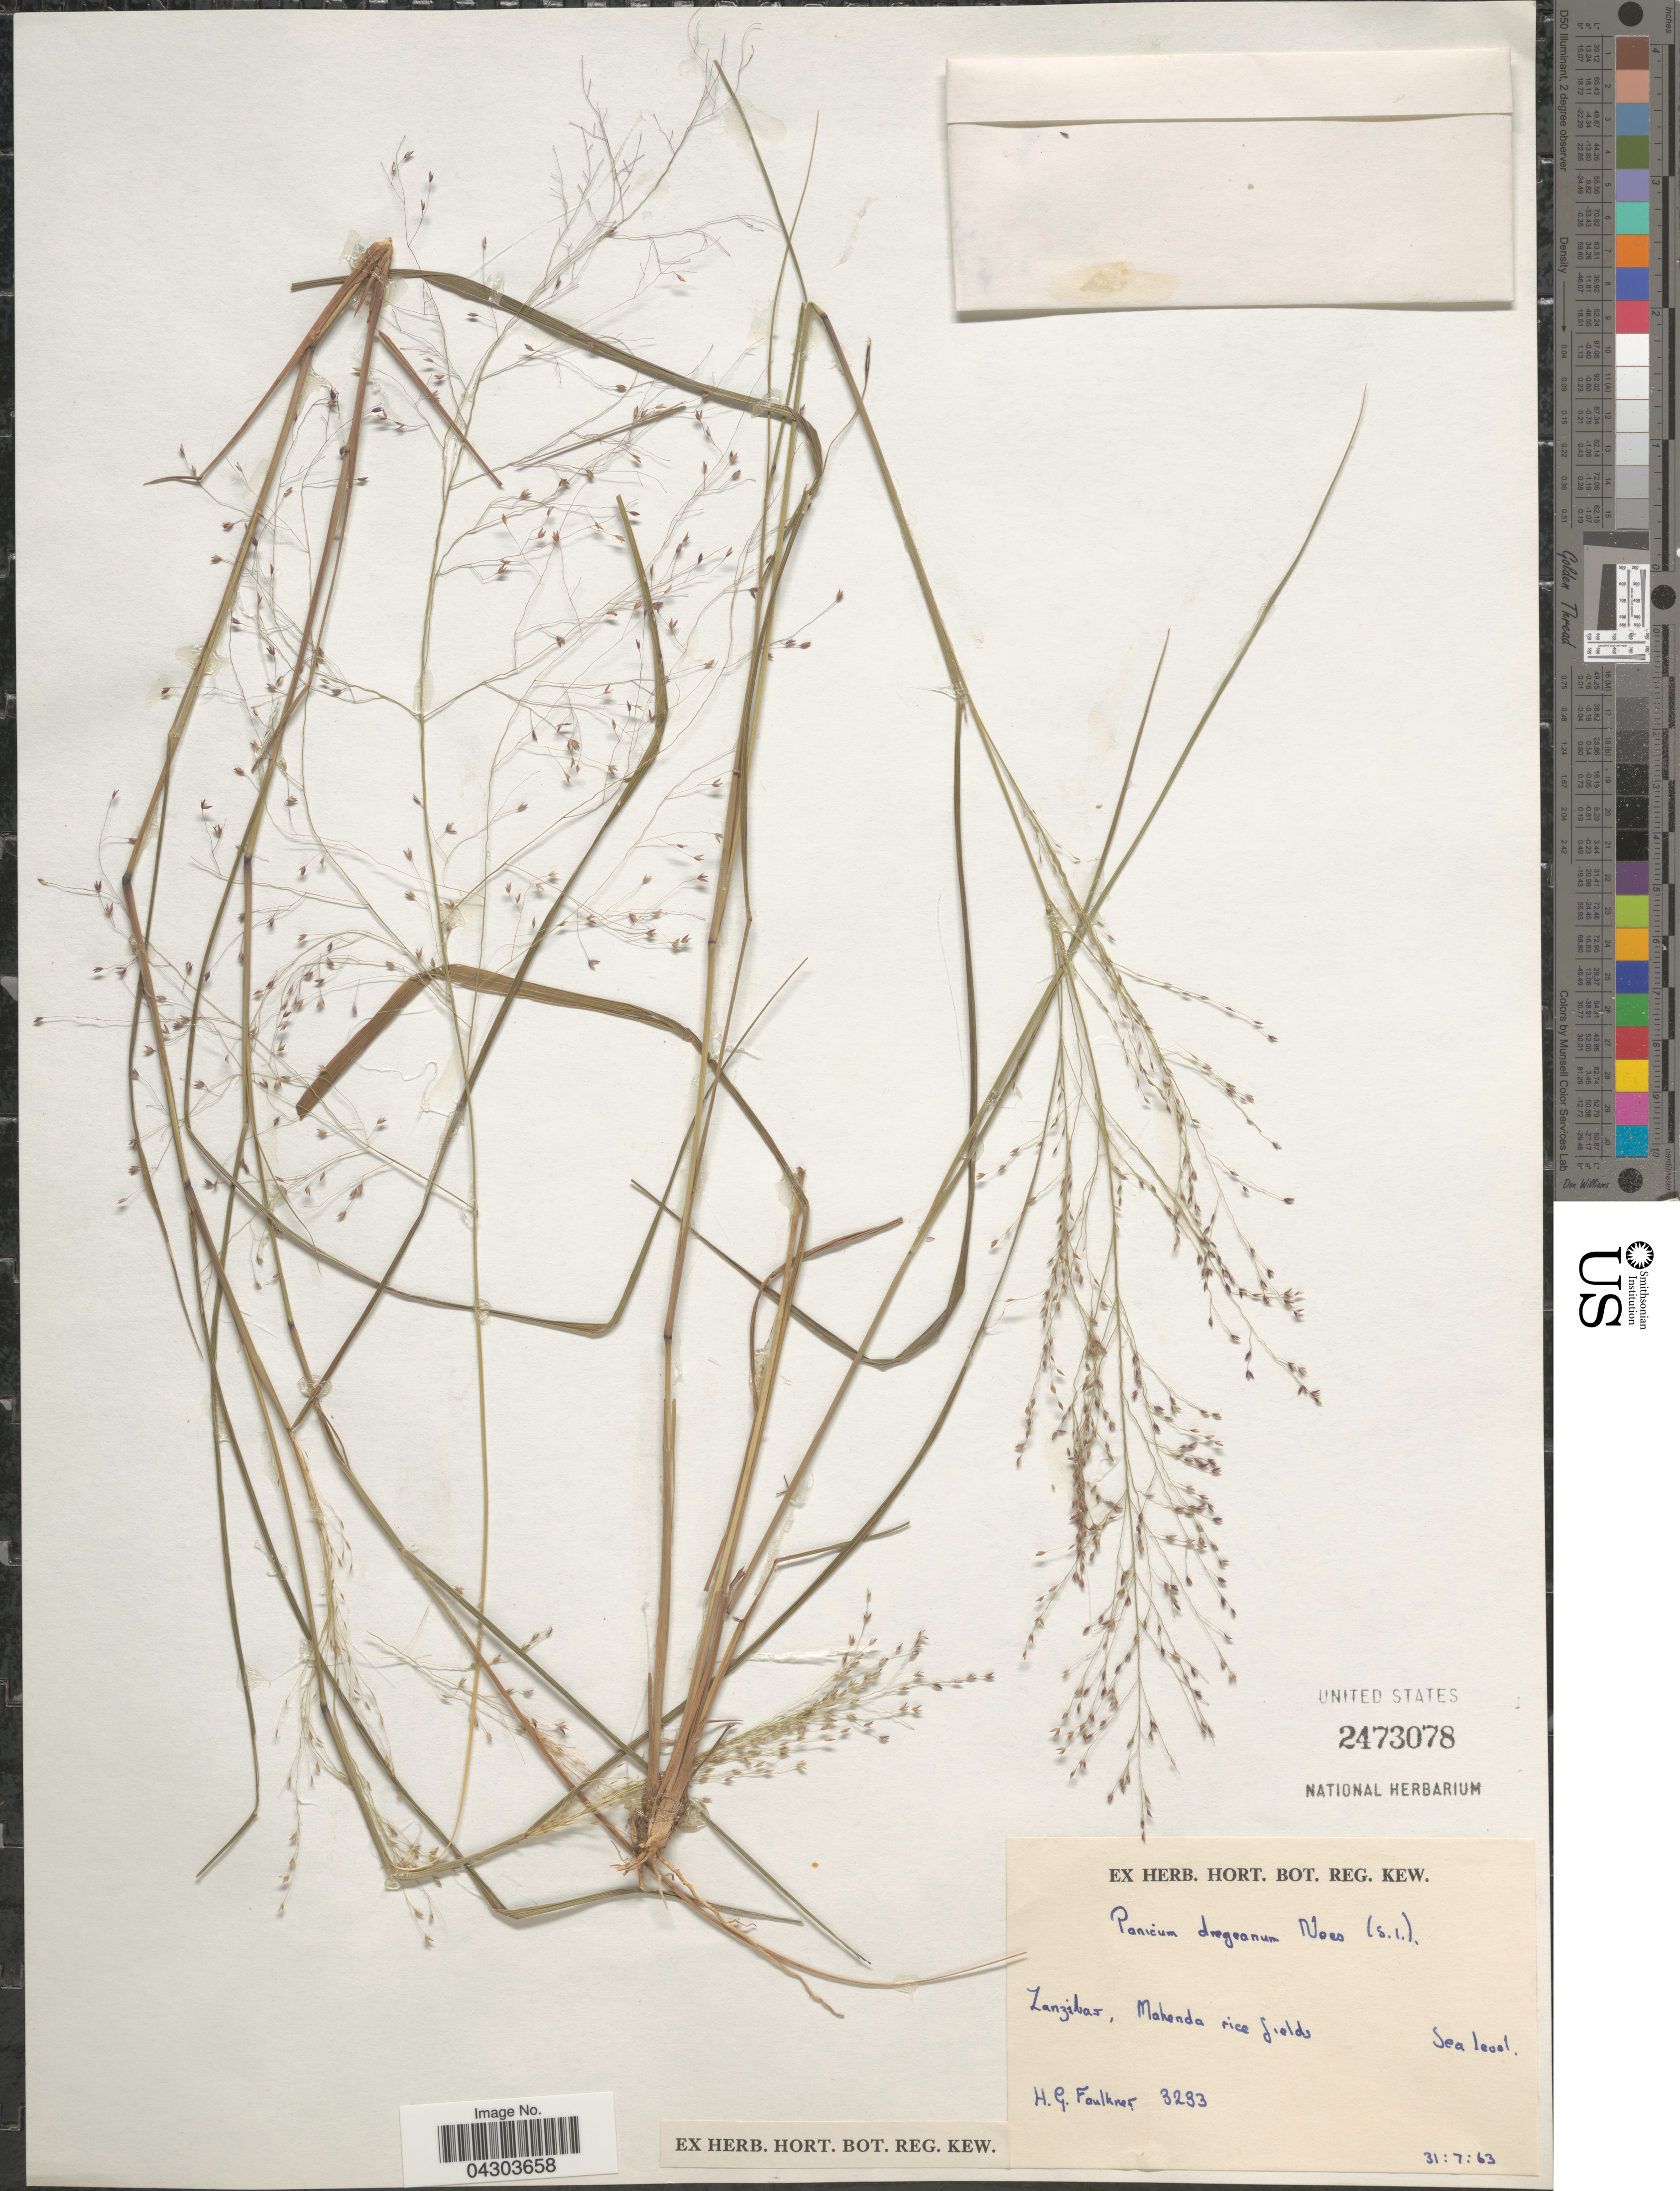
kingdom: Plantae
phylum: Tracheophyta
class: Liliopsida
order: Poales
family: Poaceae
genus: Panicum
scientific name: Panicum dregeanum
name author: Nees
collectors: H. Faulkner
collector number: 3233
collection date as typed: Transcribed d/m/y: 31/7/63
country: Tanzania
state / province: Zanzibar North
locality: Mahonda rice fields.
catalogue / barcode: US 2473078